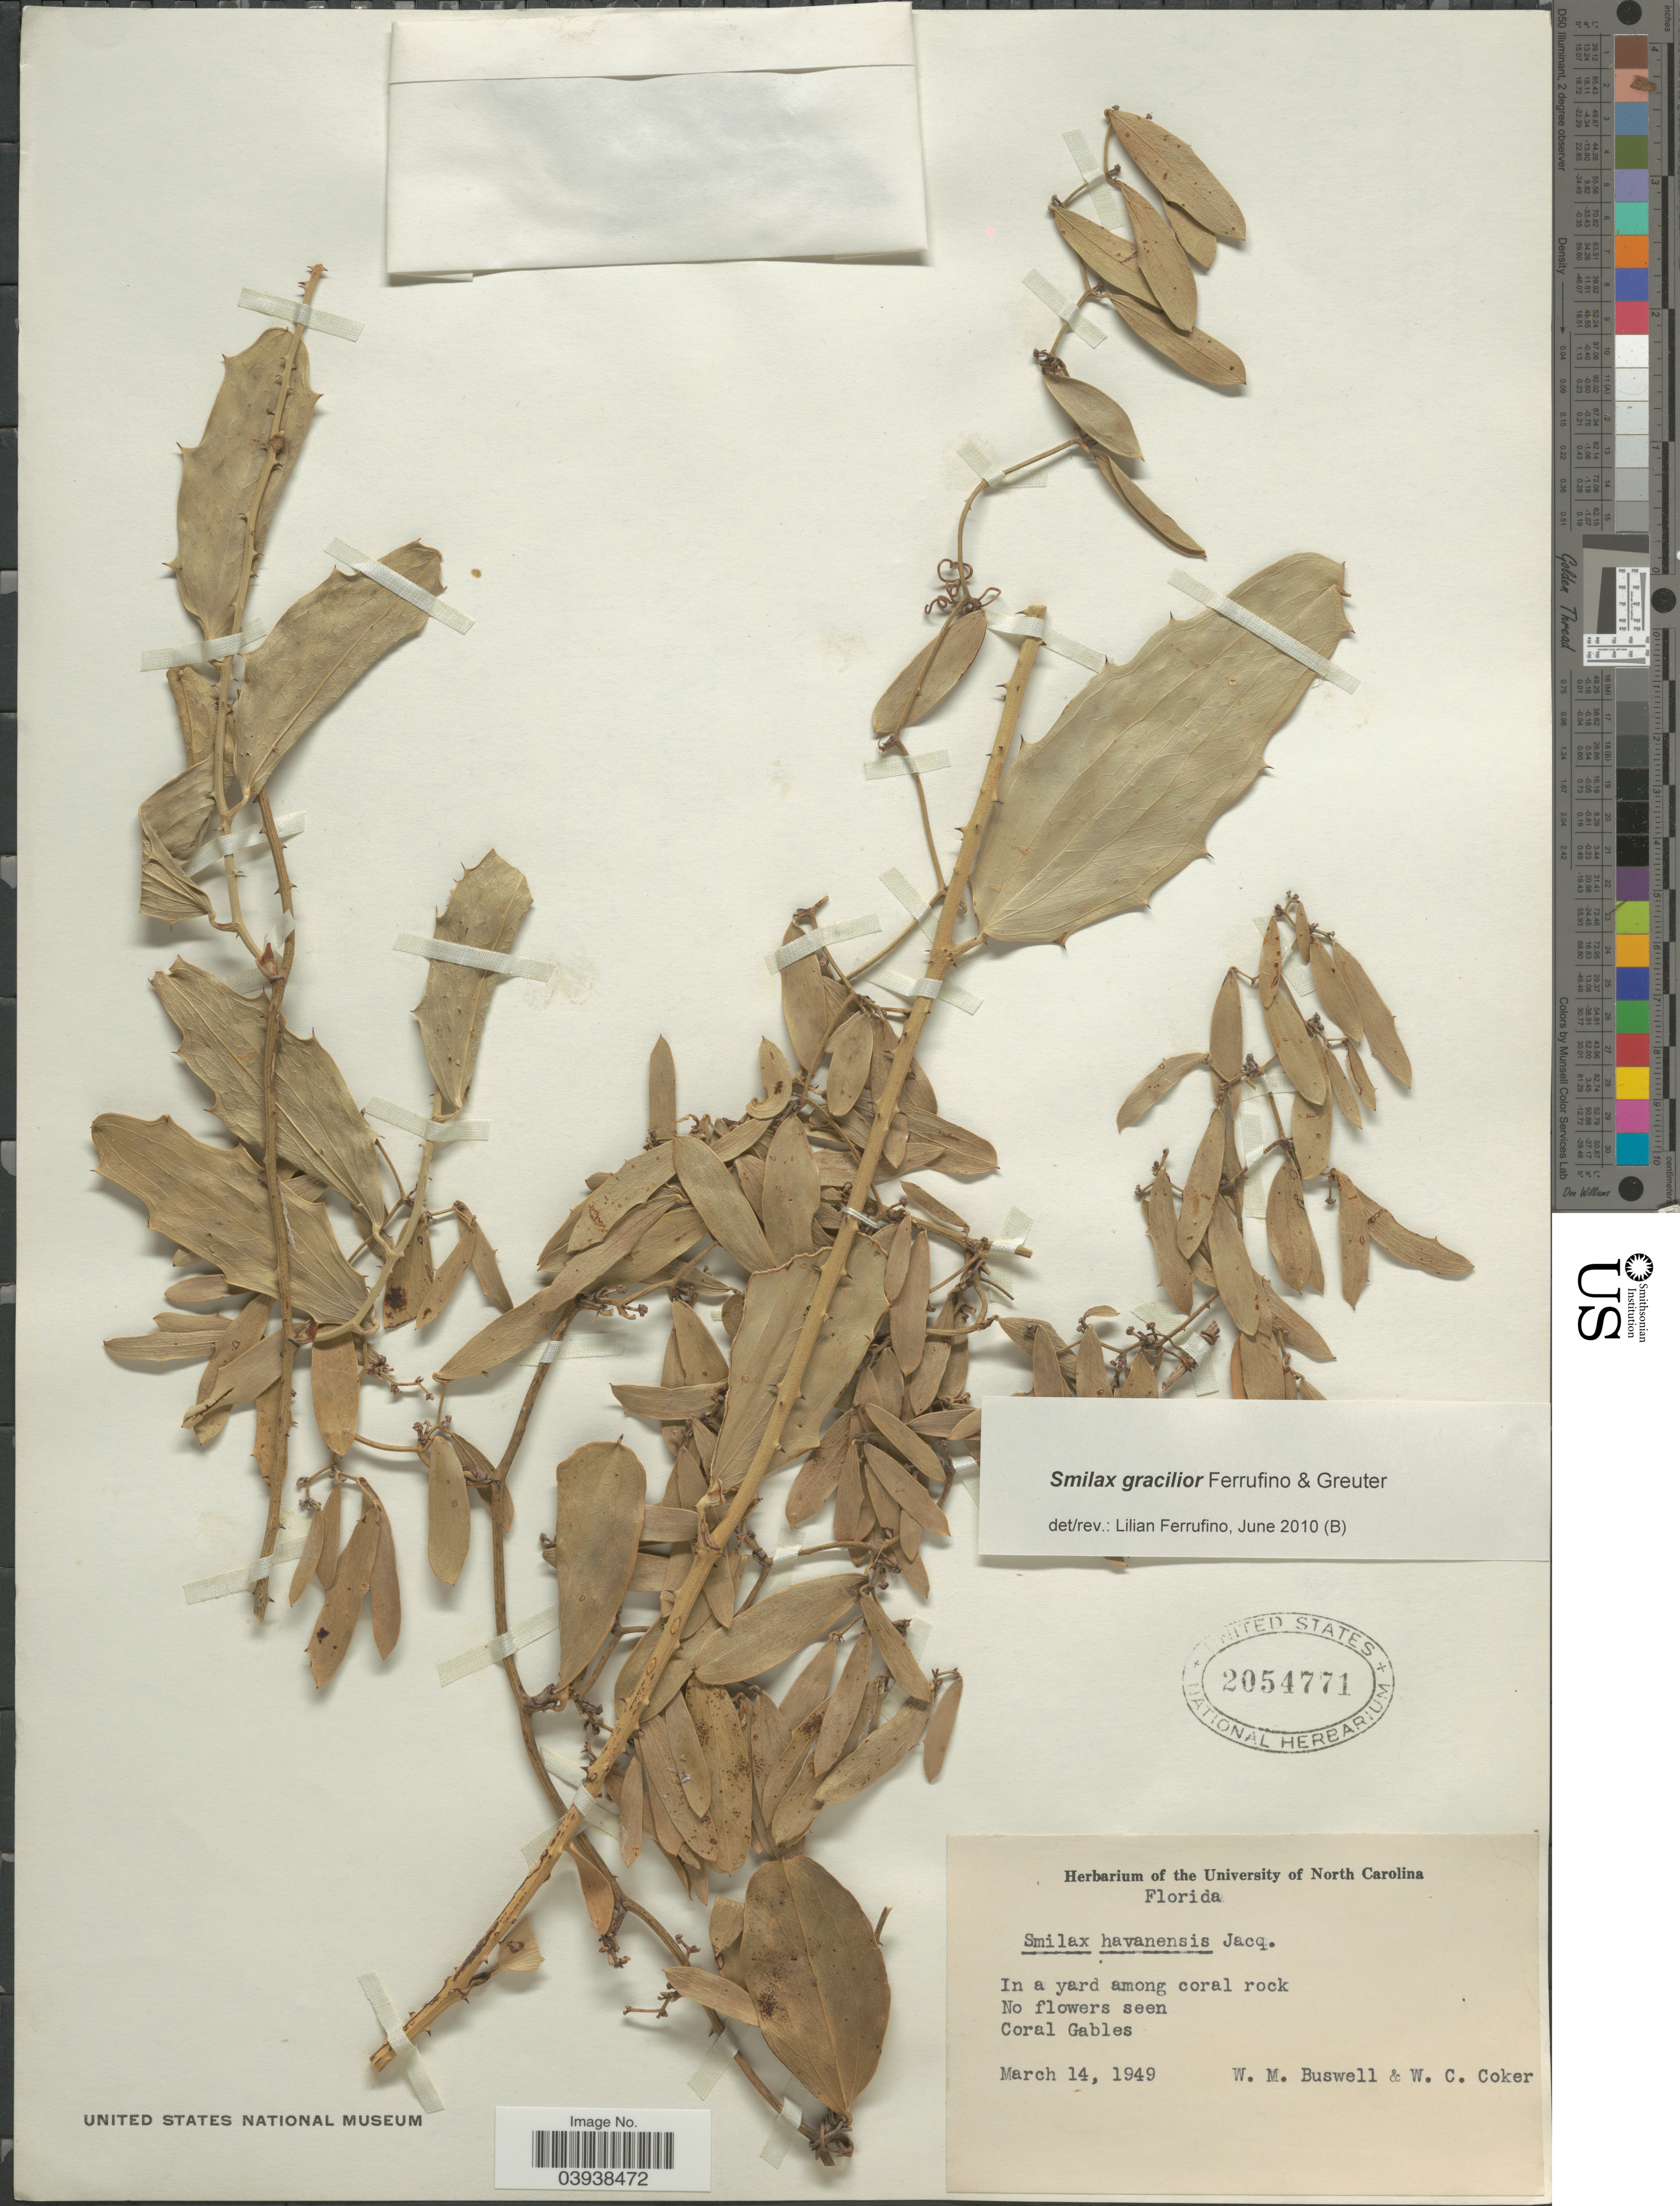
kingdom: Plantae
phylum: Tracheophyta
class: Liliopsida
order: Liliales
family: Smilacaceae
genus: Smilax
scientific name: Smilax gracilior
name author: Ferrufino & Greuter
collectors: W. Buswell & W. Coker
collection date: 1949-03-14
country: United States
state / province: Florida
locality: Coral Gables.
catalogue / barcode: US 2054771